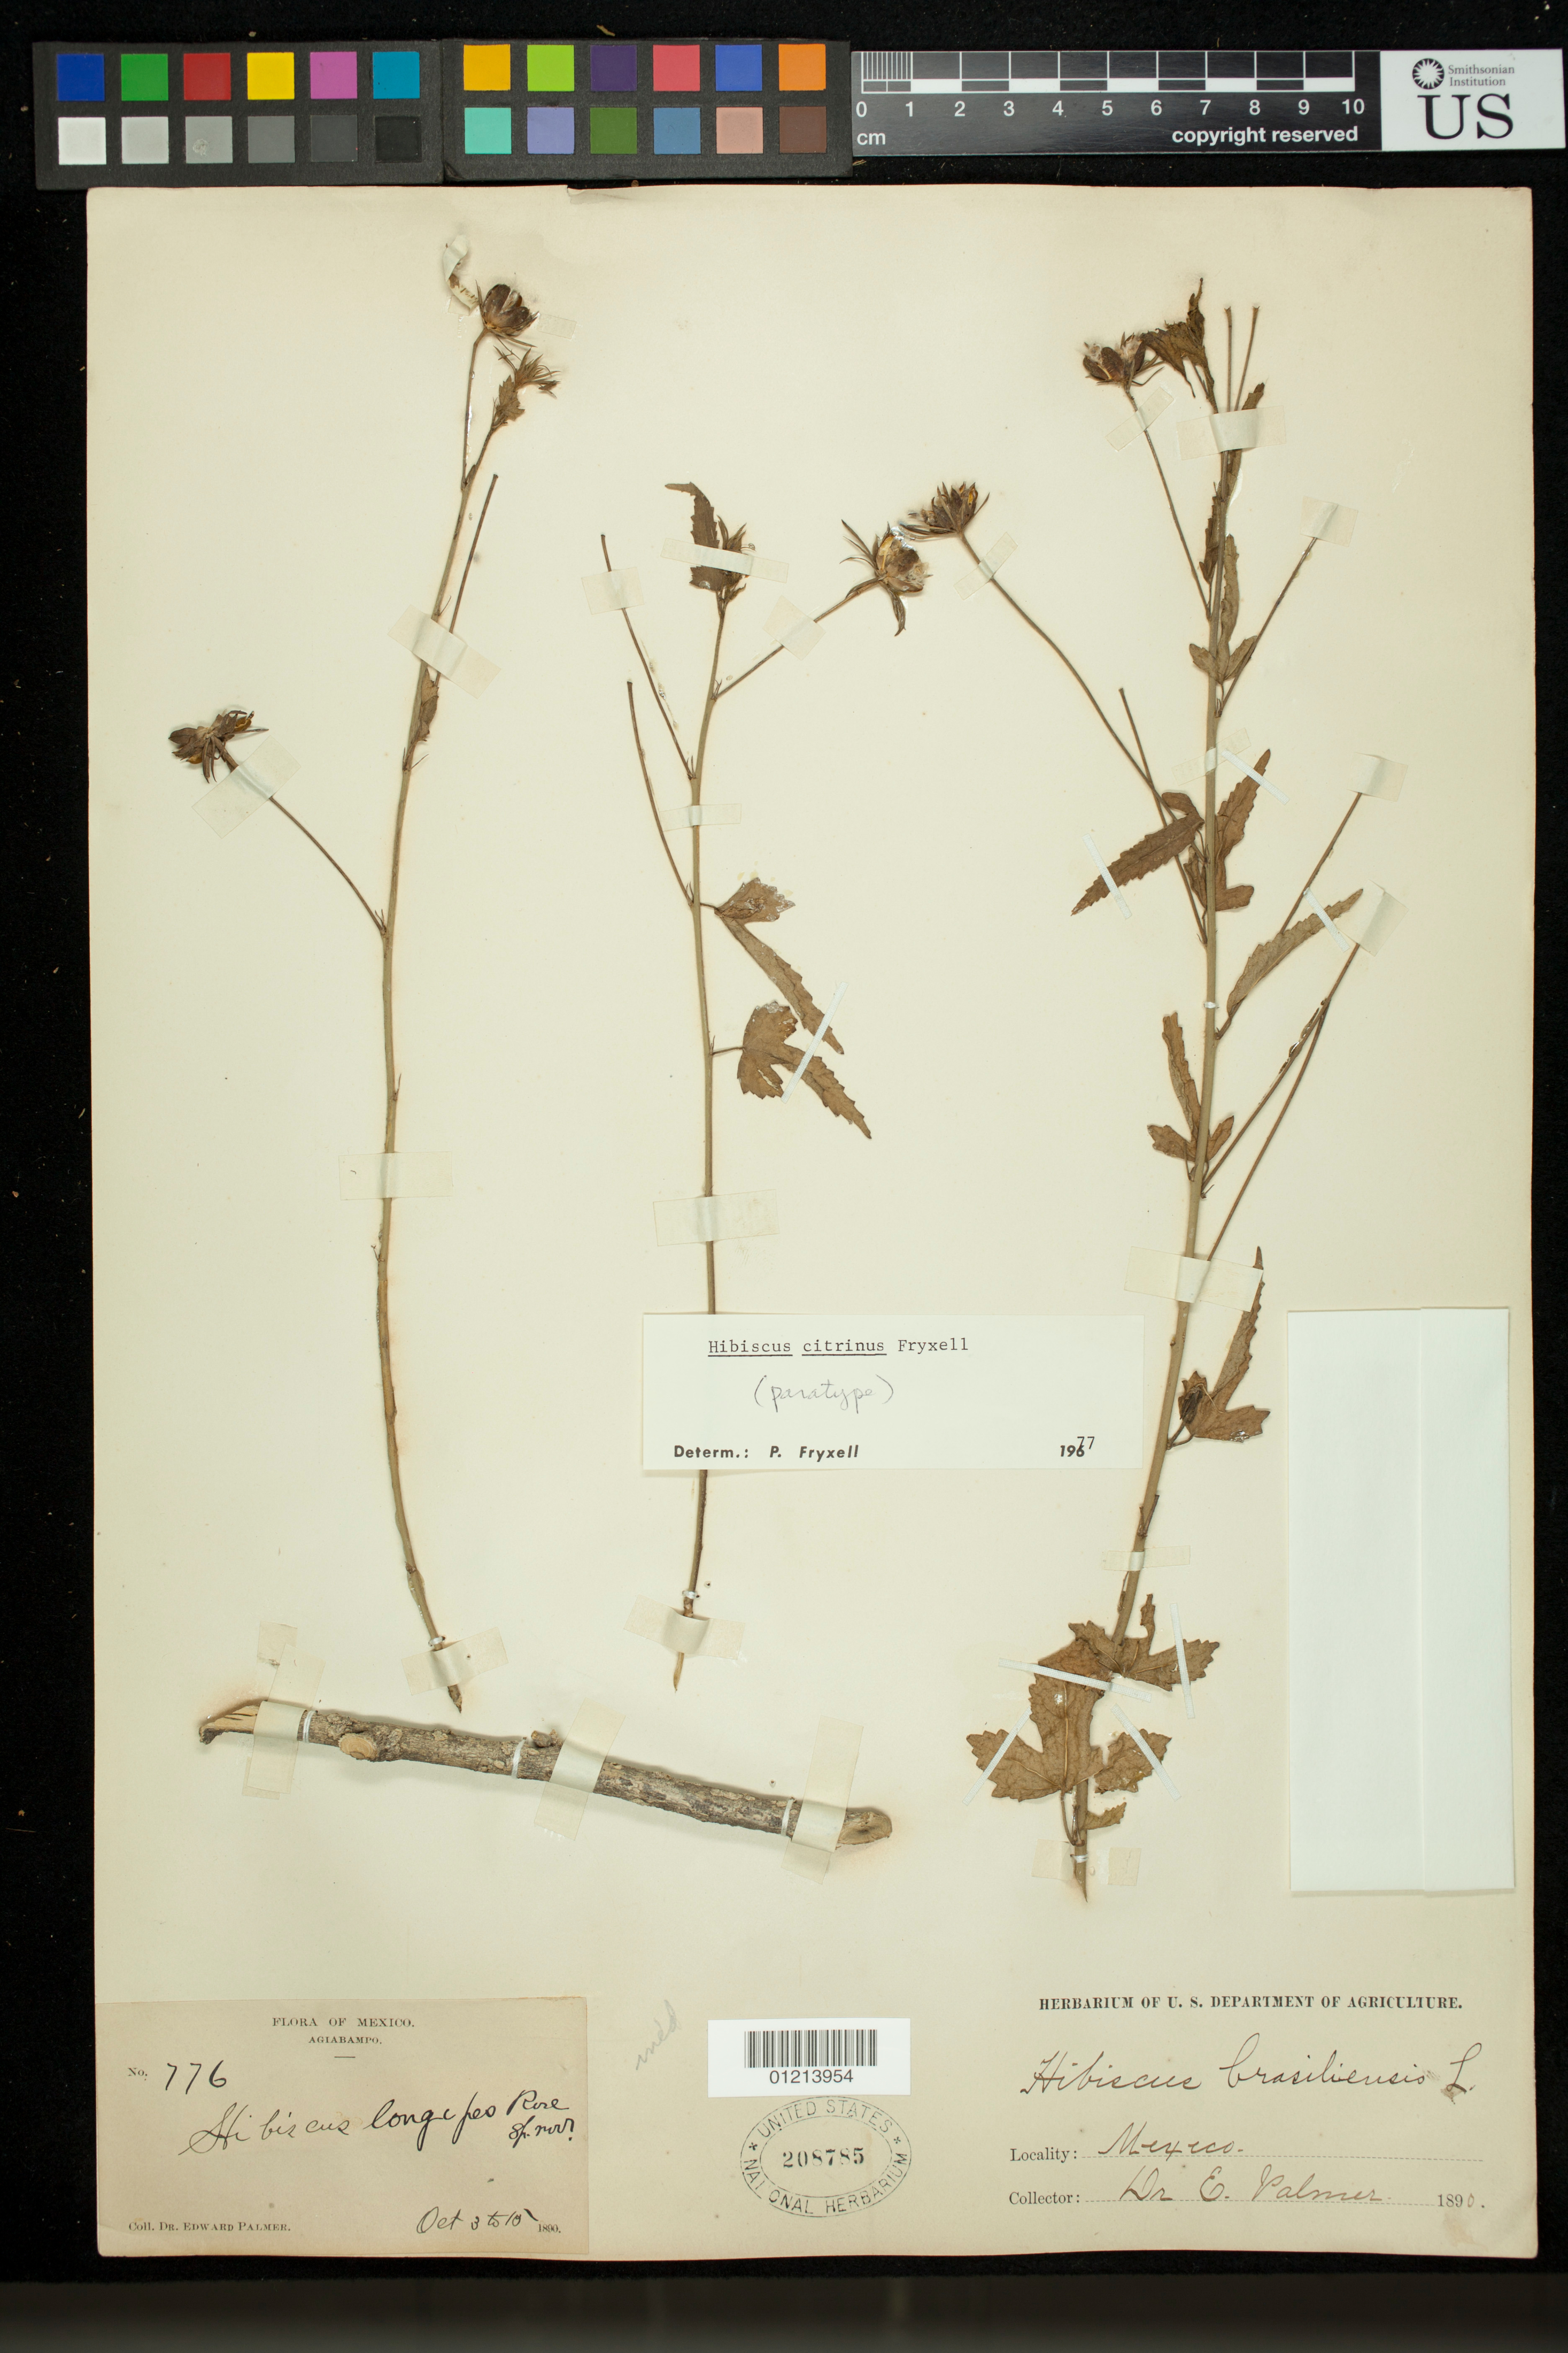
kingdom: Plantae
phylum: Tracheophyta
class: Magnoliopsida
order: Malvales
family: Malvaceae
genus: Hibiscus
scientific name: Hibiscus citrinus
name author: Fryxell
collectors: E. Palmer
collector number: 776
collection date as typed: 03 Oct 1890 to 15 Oct 1890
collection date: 1890-10-03/1890-10-15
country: Mexico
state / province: Sonora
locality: Agiabampo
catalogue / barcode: US 208785